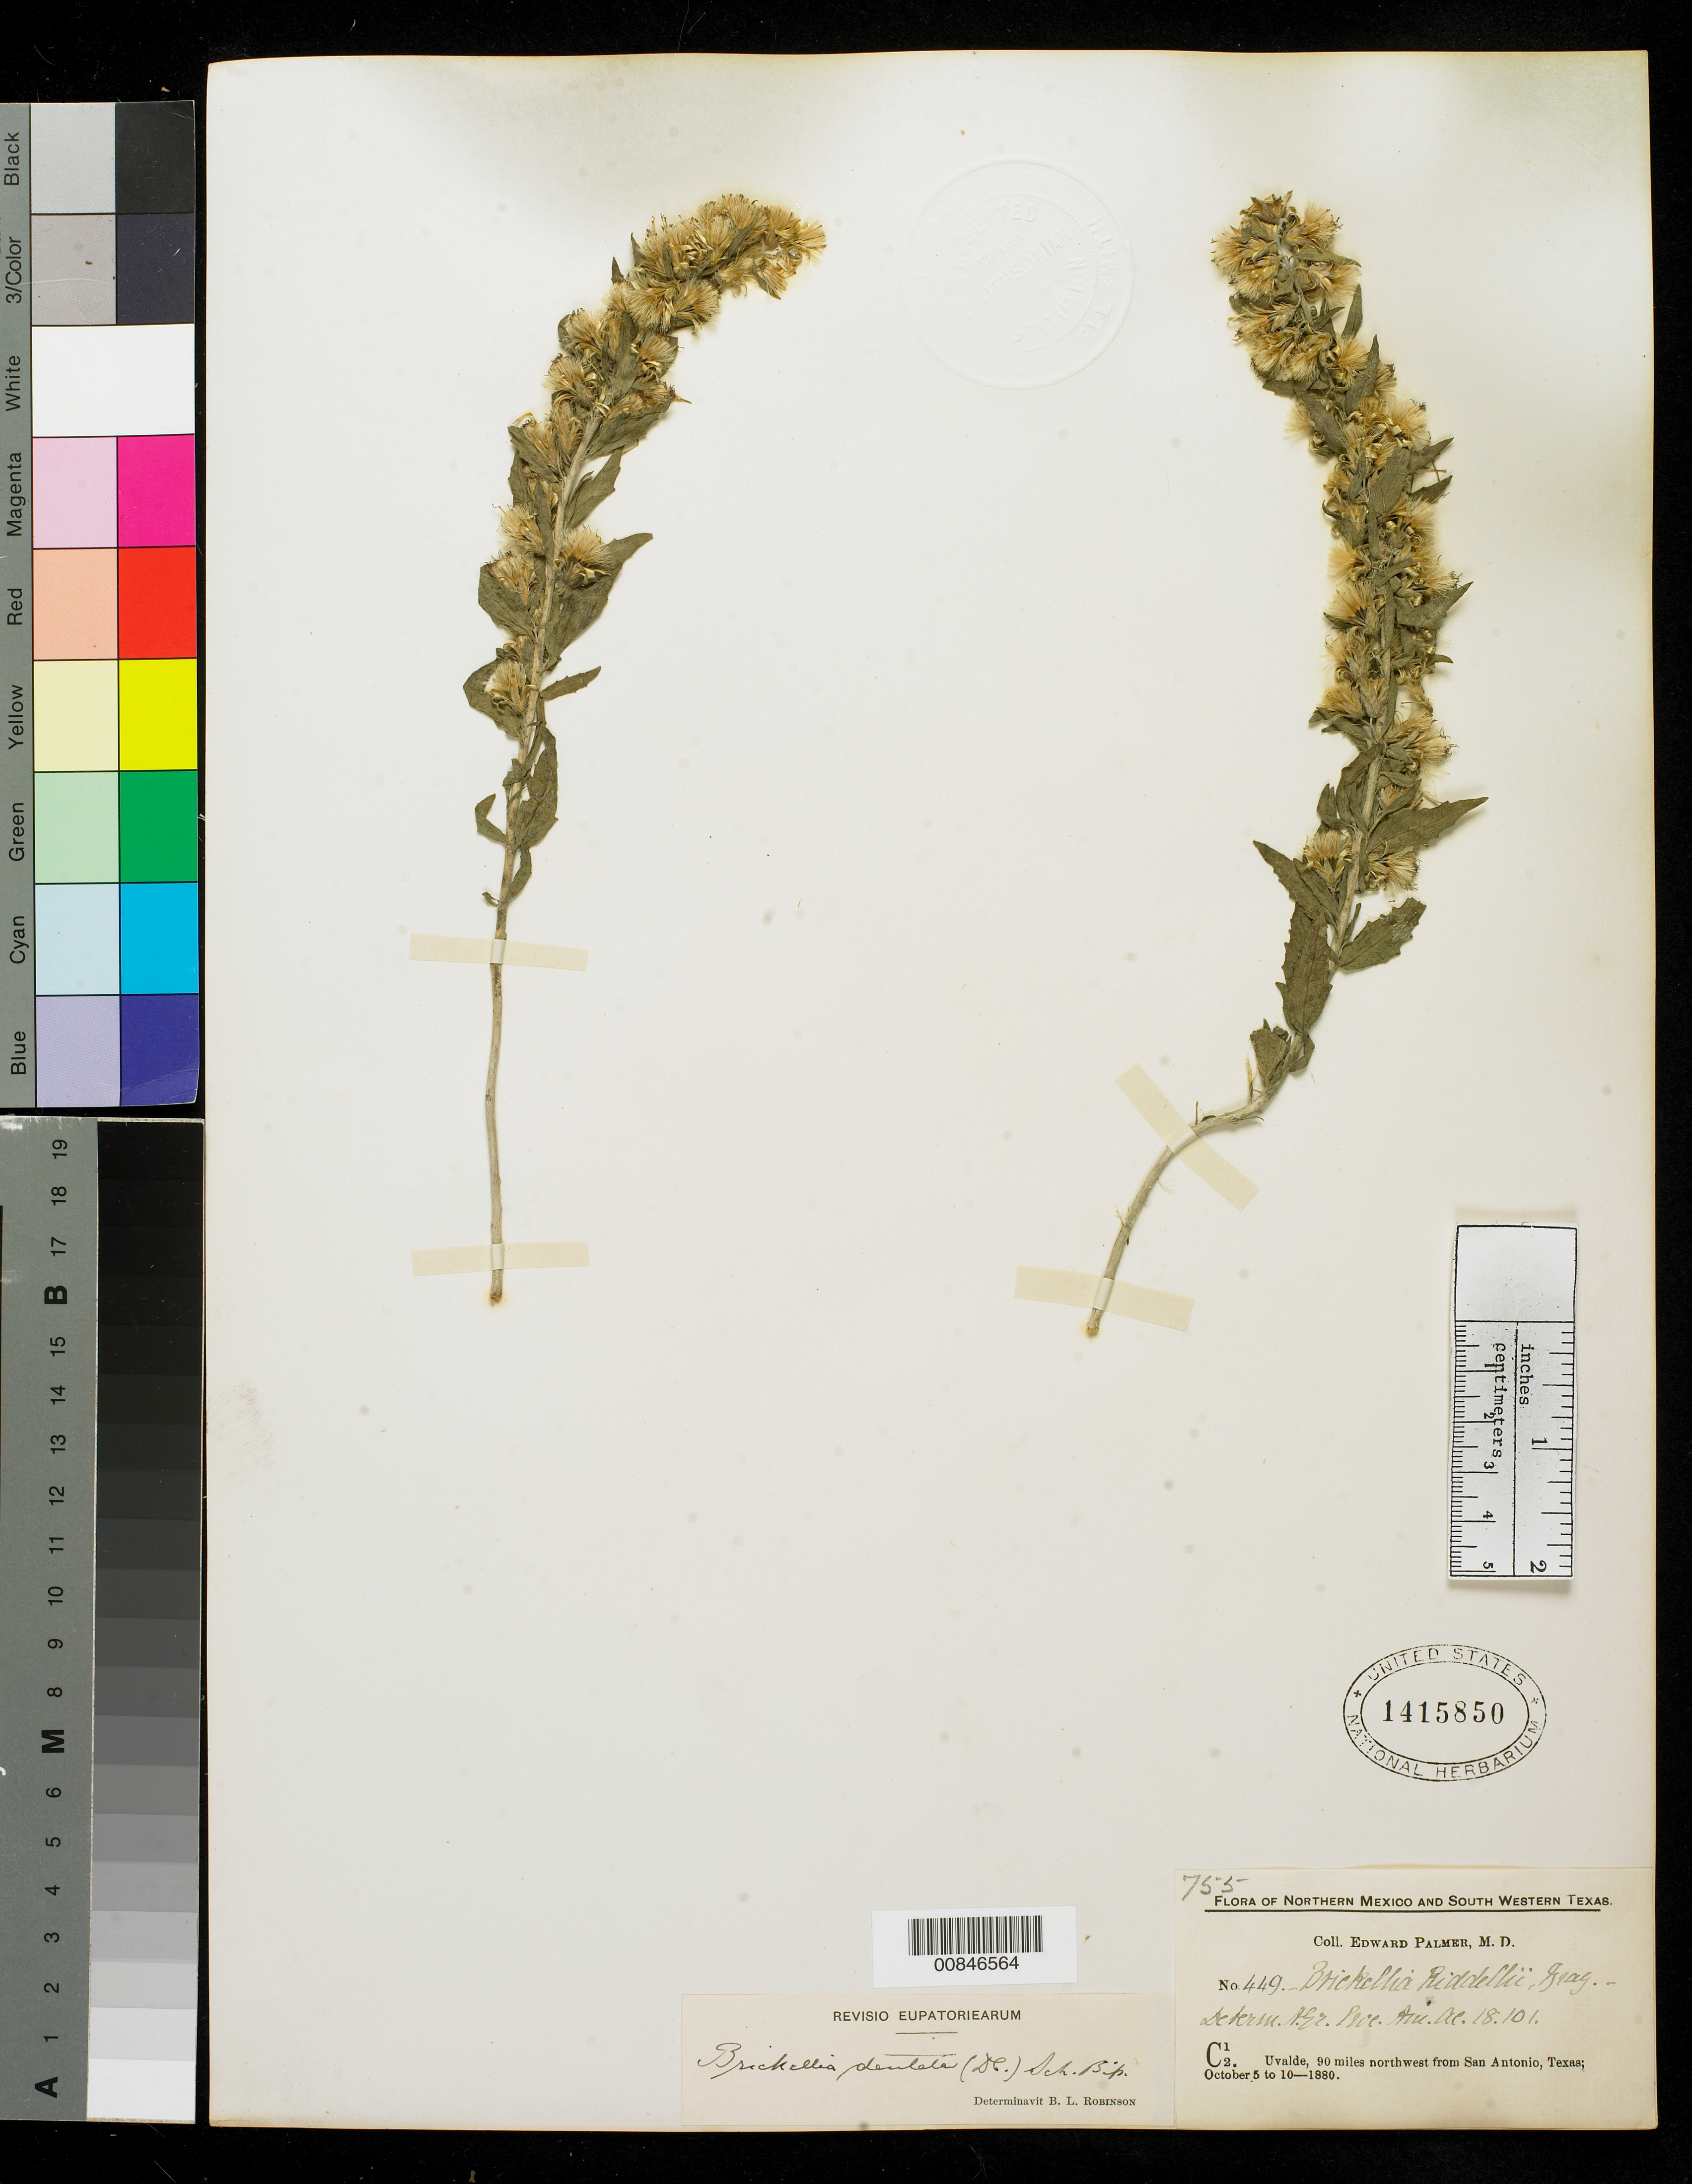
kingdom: Plantae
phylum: Tracheophyta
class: Magnoliopsida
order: Asterales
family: Asteraceae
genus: Brickellia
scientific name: Brickellia dentata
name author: (DC.) Sch. Bip.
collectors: E. Palmer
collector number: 449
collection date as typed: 05 Oct 1880 to 10 Oct 1880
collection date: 1880-10-05/1880-10-10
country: United States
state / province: Texas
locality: C12. Uvalde, 90 miles northwest from San Antonio, Texas.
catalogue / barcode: US 1415850